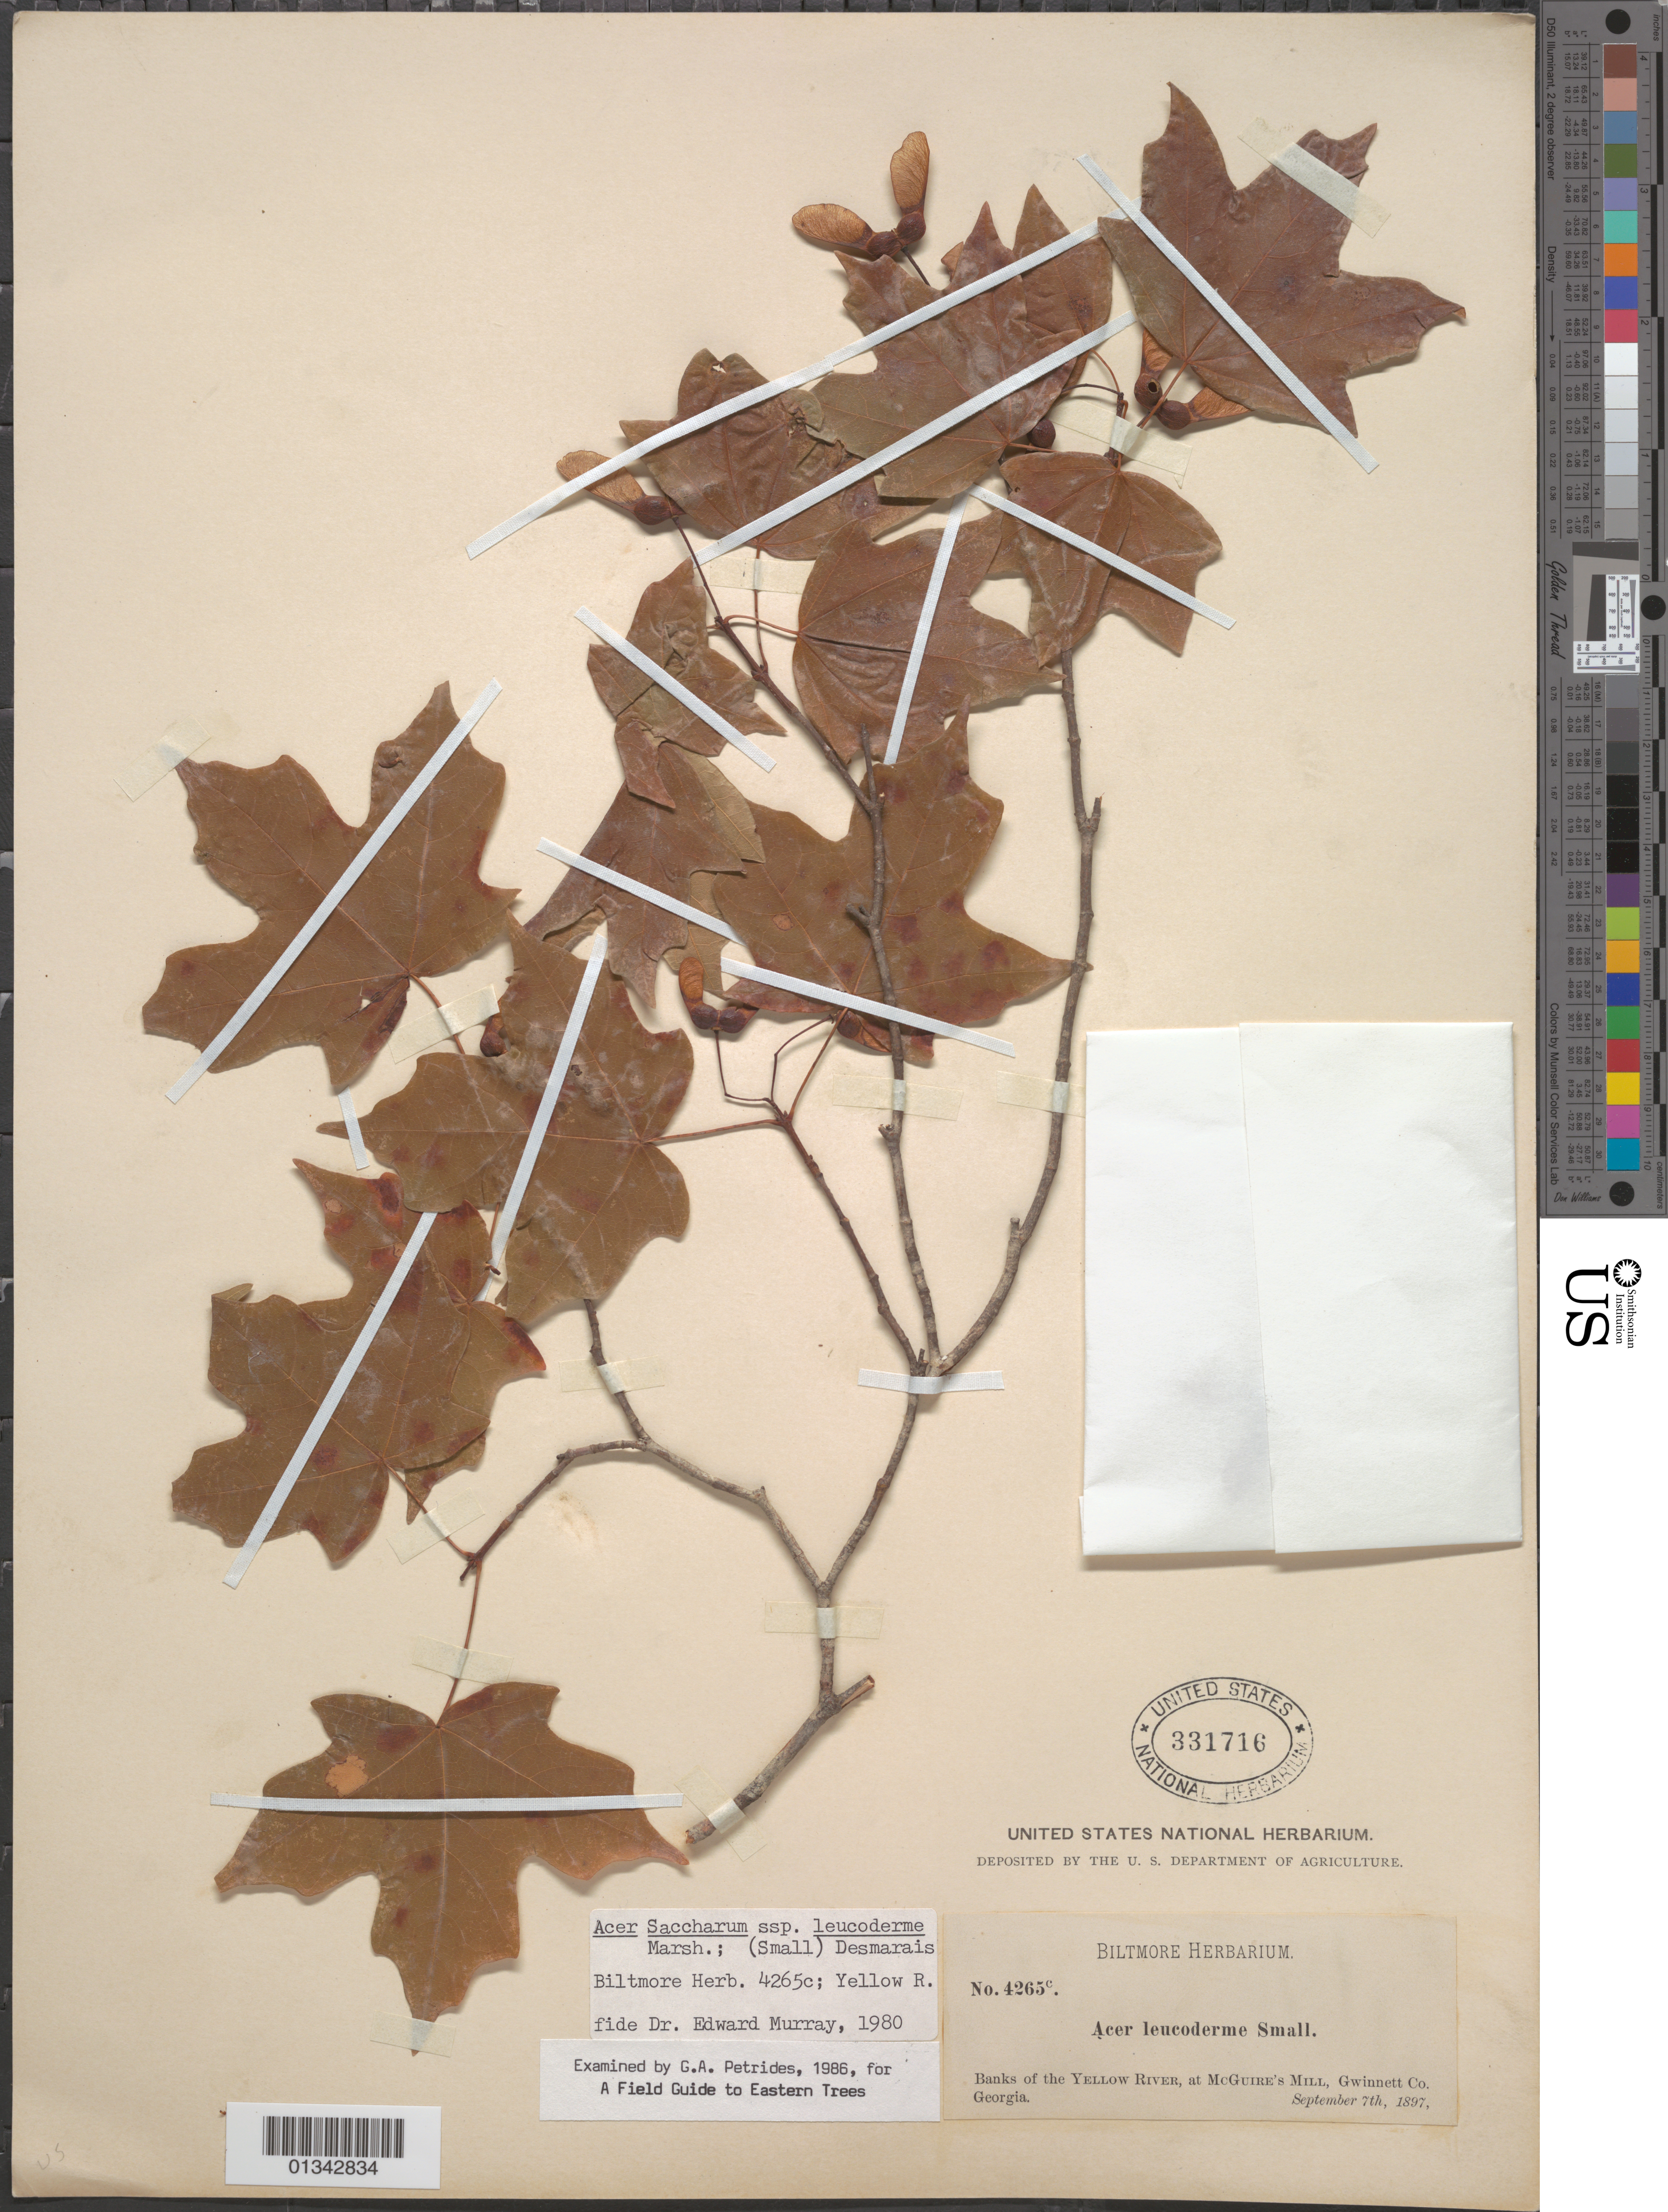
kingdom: Plantae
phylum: Tracheophyta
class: Magnoliopsida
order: Sapindales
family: Sapindaceae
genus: Acer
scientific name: Acer saccharum subsp. leucoderme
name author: (Small) Desmarais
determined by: Murray, Edward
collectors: Biltmore Herbarium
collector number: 4265 c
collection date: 1897-09-07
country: United States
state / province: Georgia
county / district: Gwinnett County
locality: Gwinnett County, Yellow River Valley, at McGuire's Mill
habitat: Banks of river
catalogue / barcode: US 331716